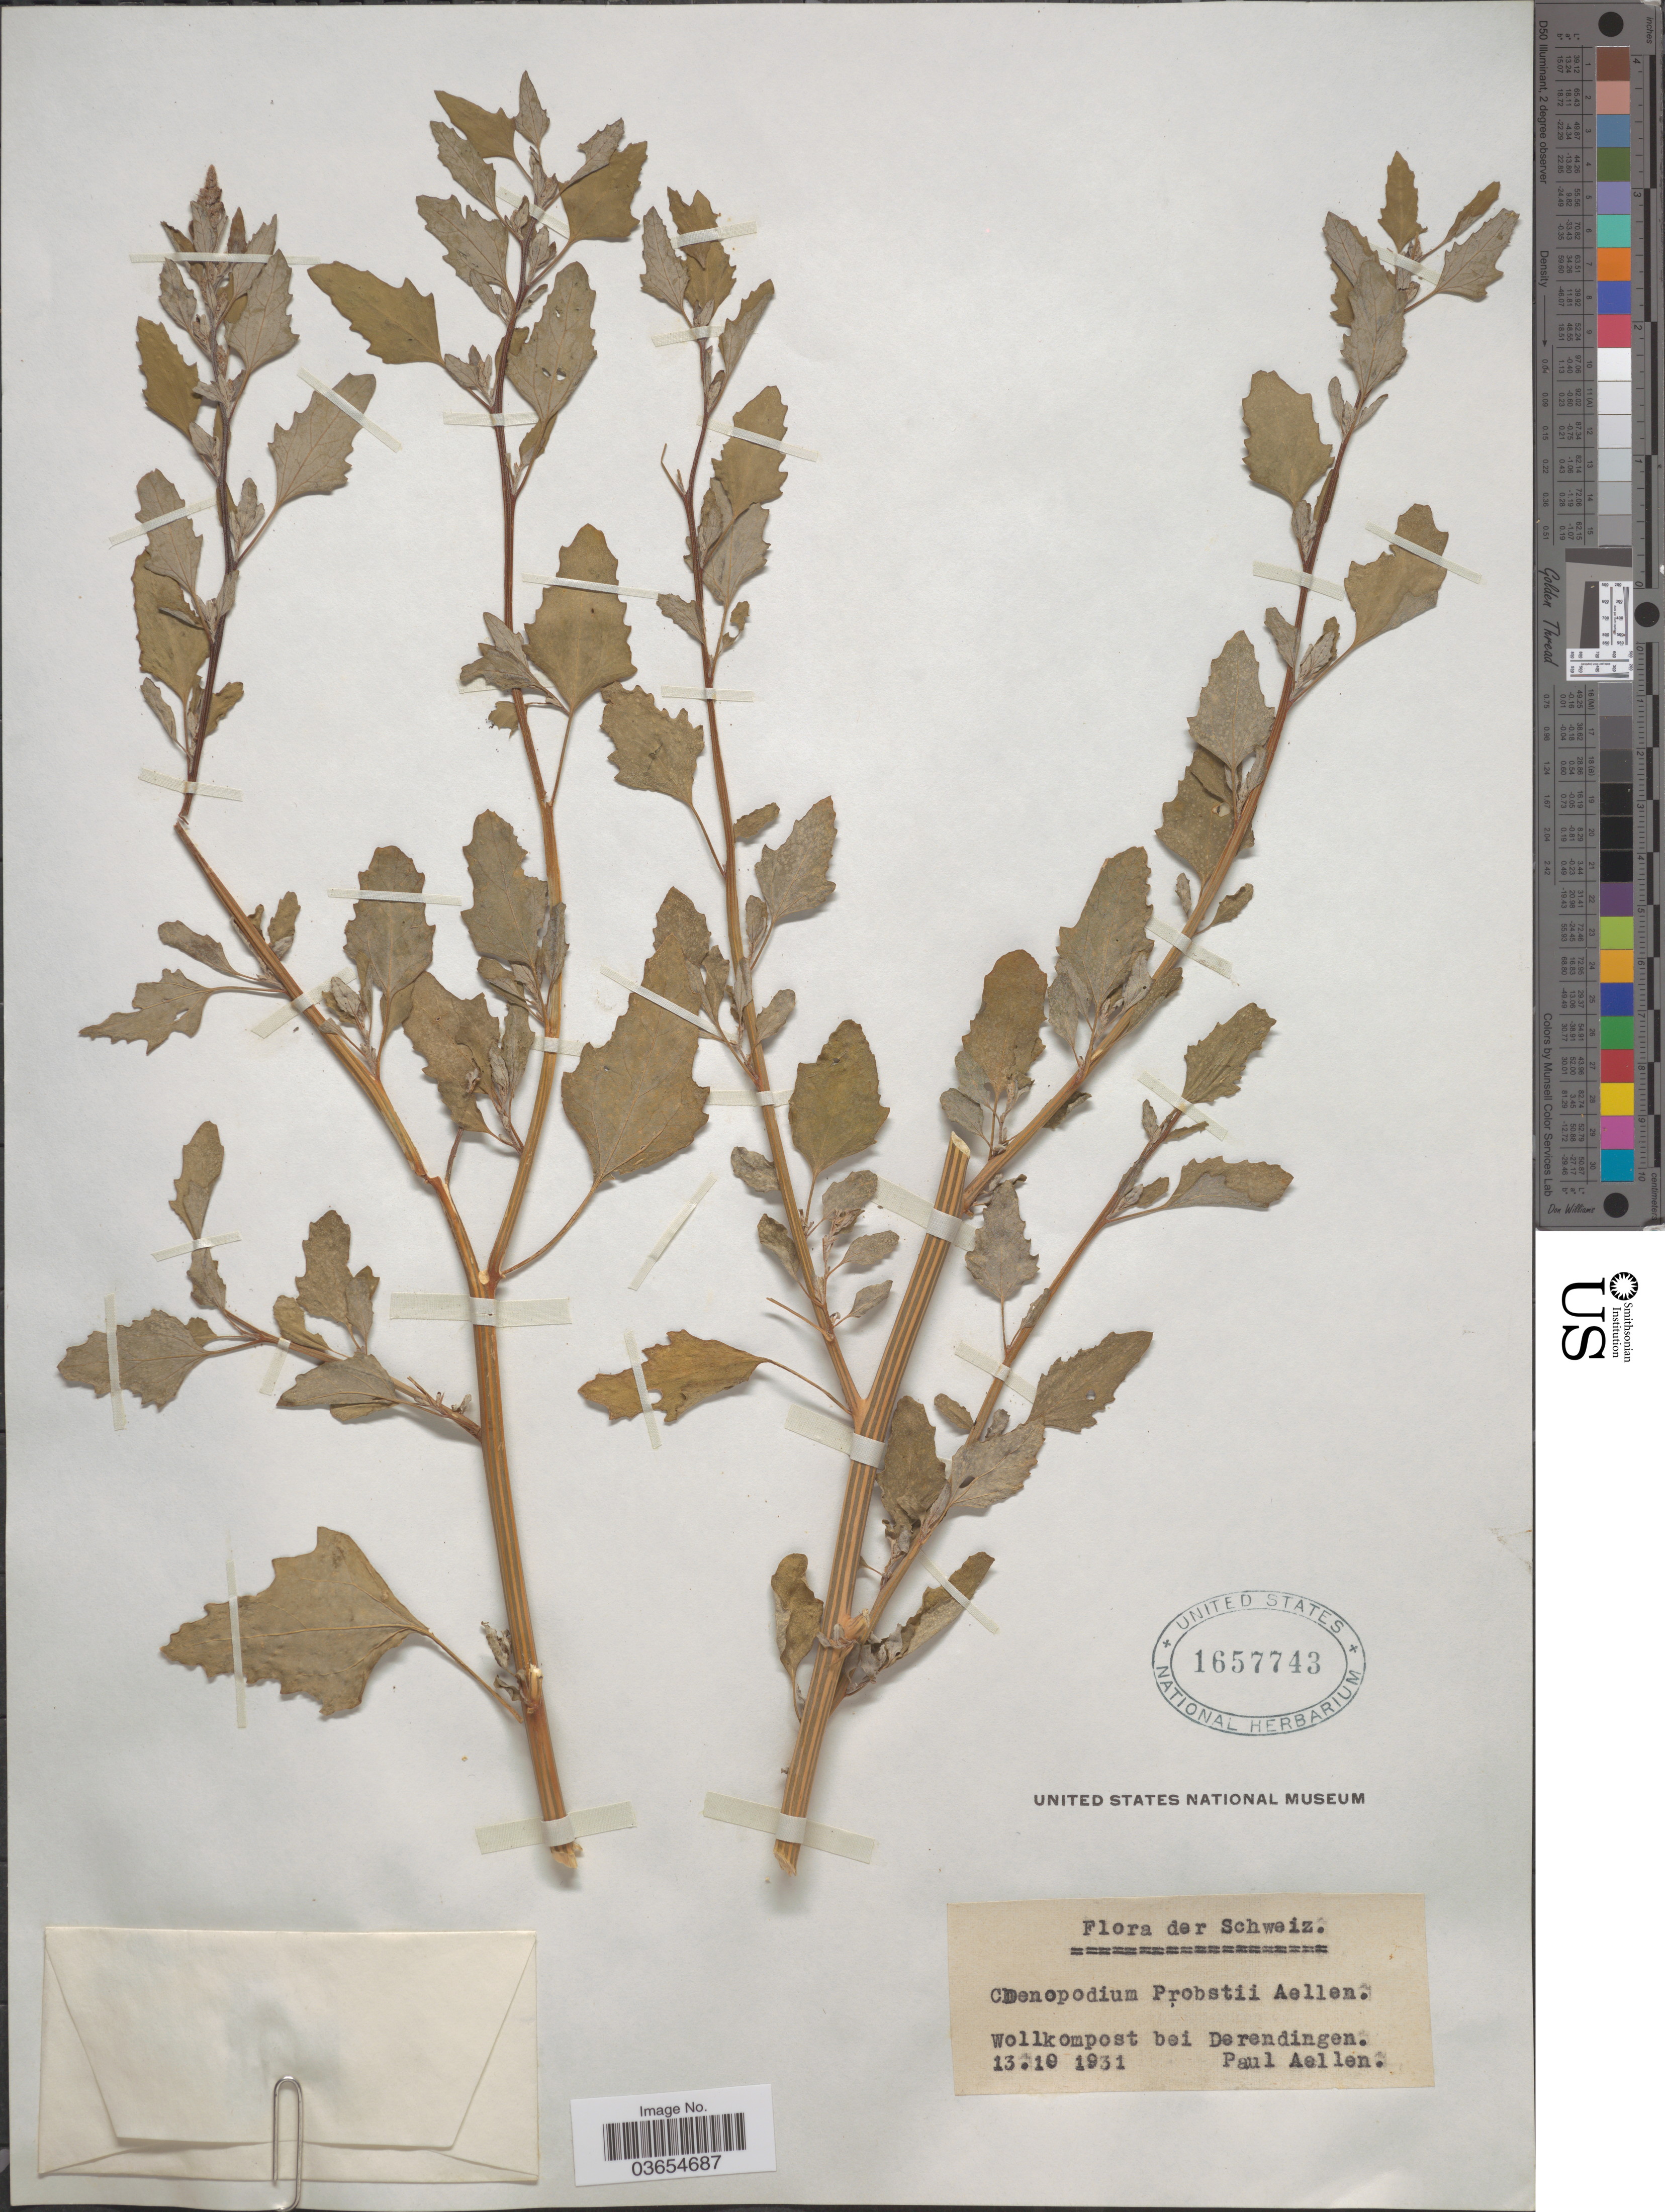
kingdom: Plantae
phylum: Tracheophyta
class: Magnoliopsida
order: Caryophyllales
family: Amaranthaceae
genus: Chenopodium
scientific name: Chenopodium album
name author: L.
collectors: P. Aellen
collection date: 1931-10-13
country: Switzerland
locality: Schweiz. Wollkompost bei Derendingen.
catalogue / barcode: US 1657743